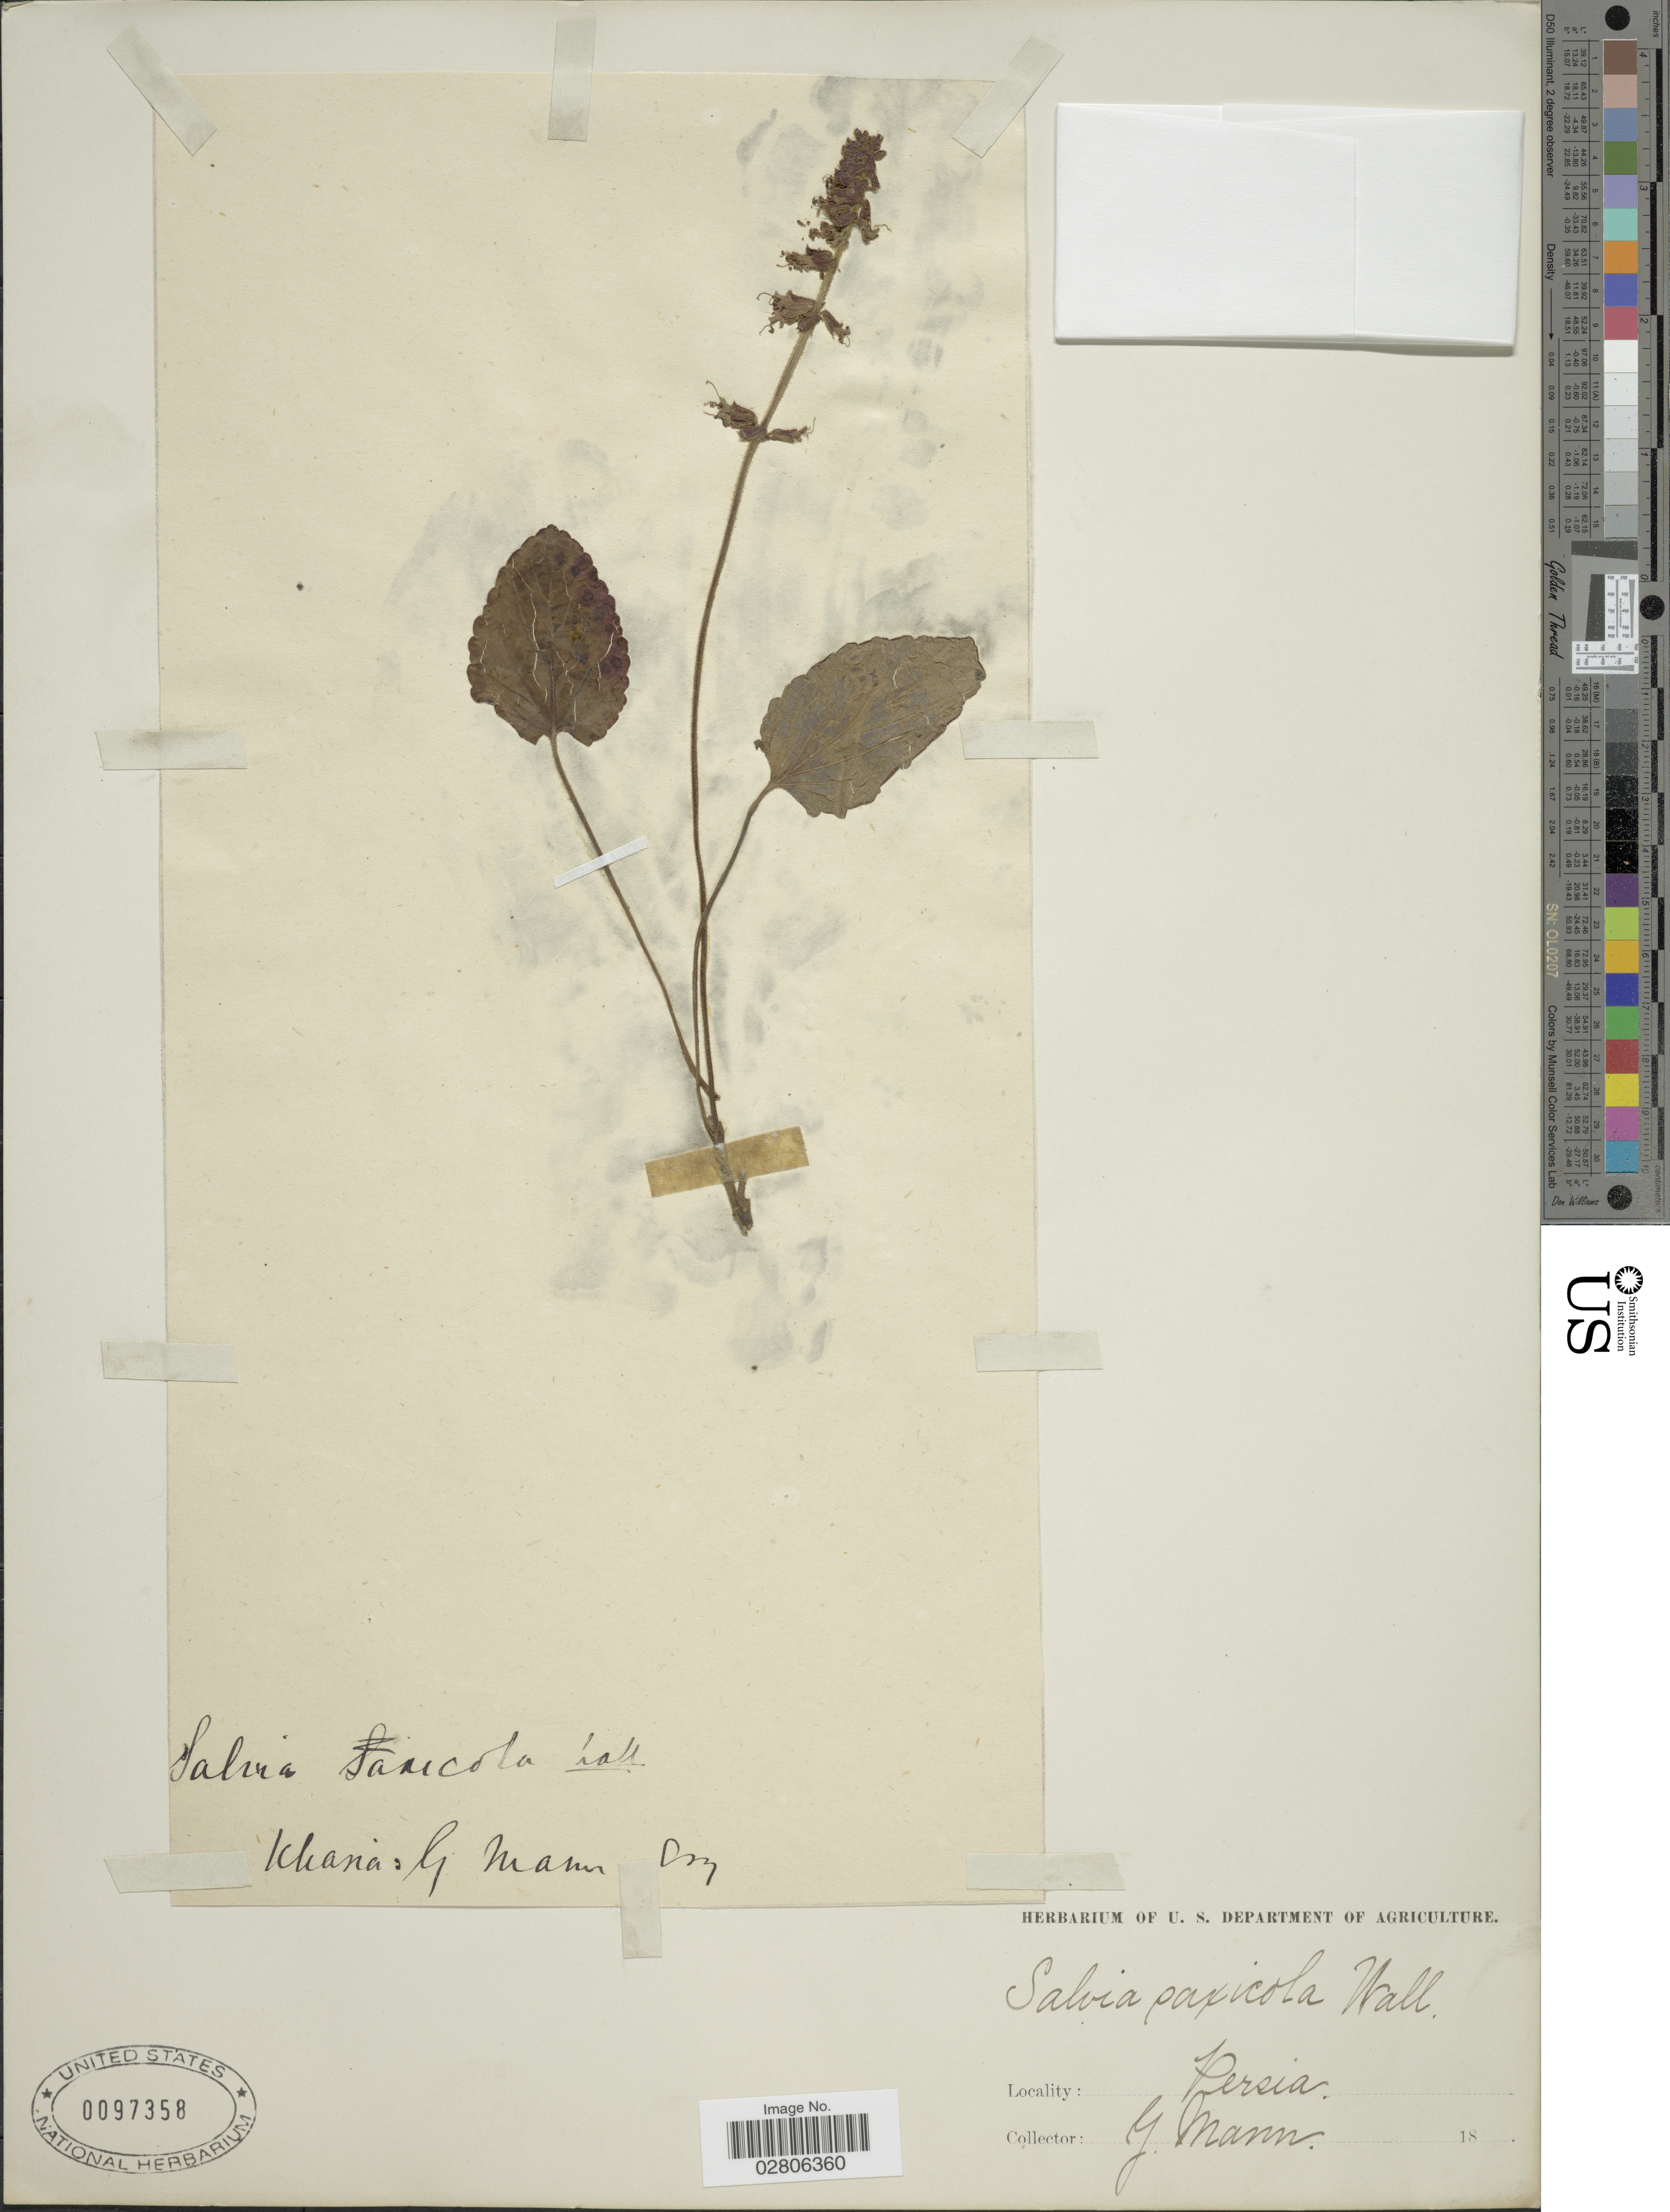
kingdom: Plantae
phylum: Tracheophyta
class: Magnoliopsida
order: Lamiales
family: Lamiaceae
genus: Salvia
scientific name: Salvia saxicola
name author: Wall. ex Benth.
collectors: G. Mann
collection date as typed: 18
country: India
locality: Khasia. "Persia"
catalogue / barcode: US 97358